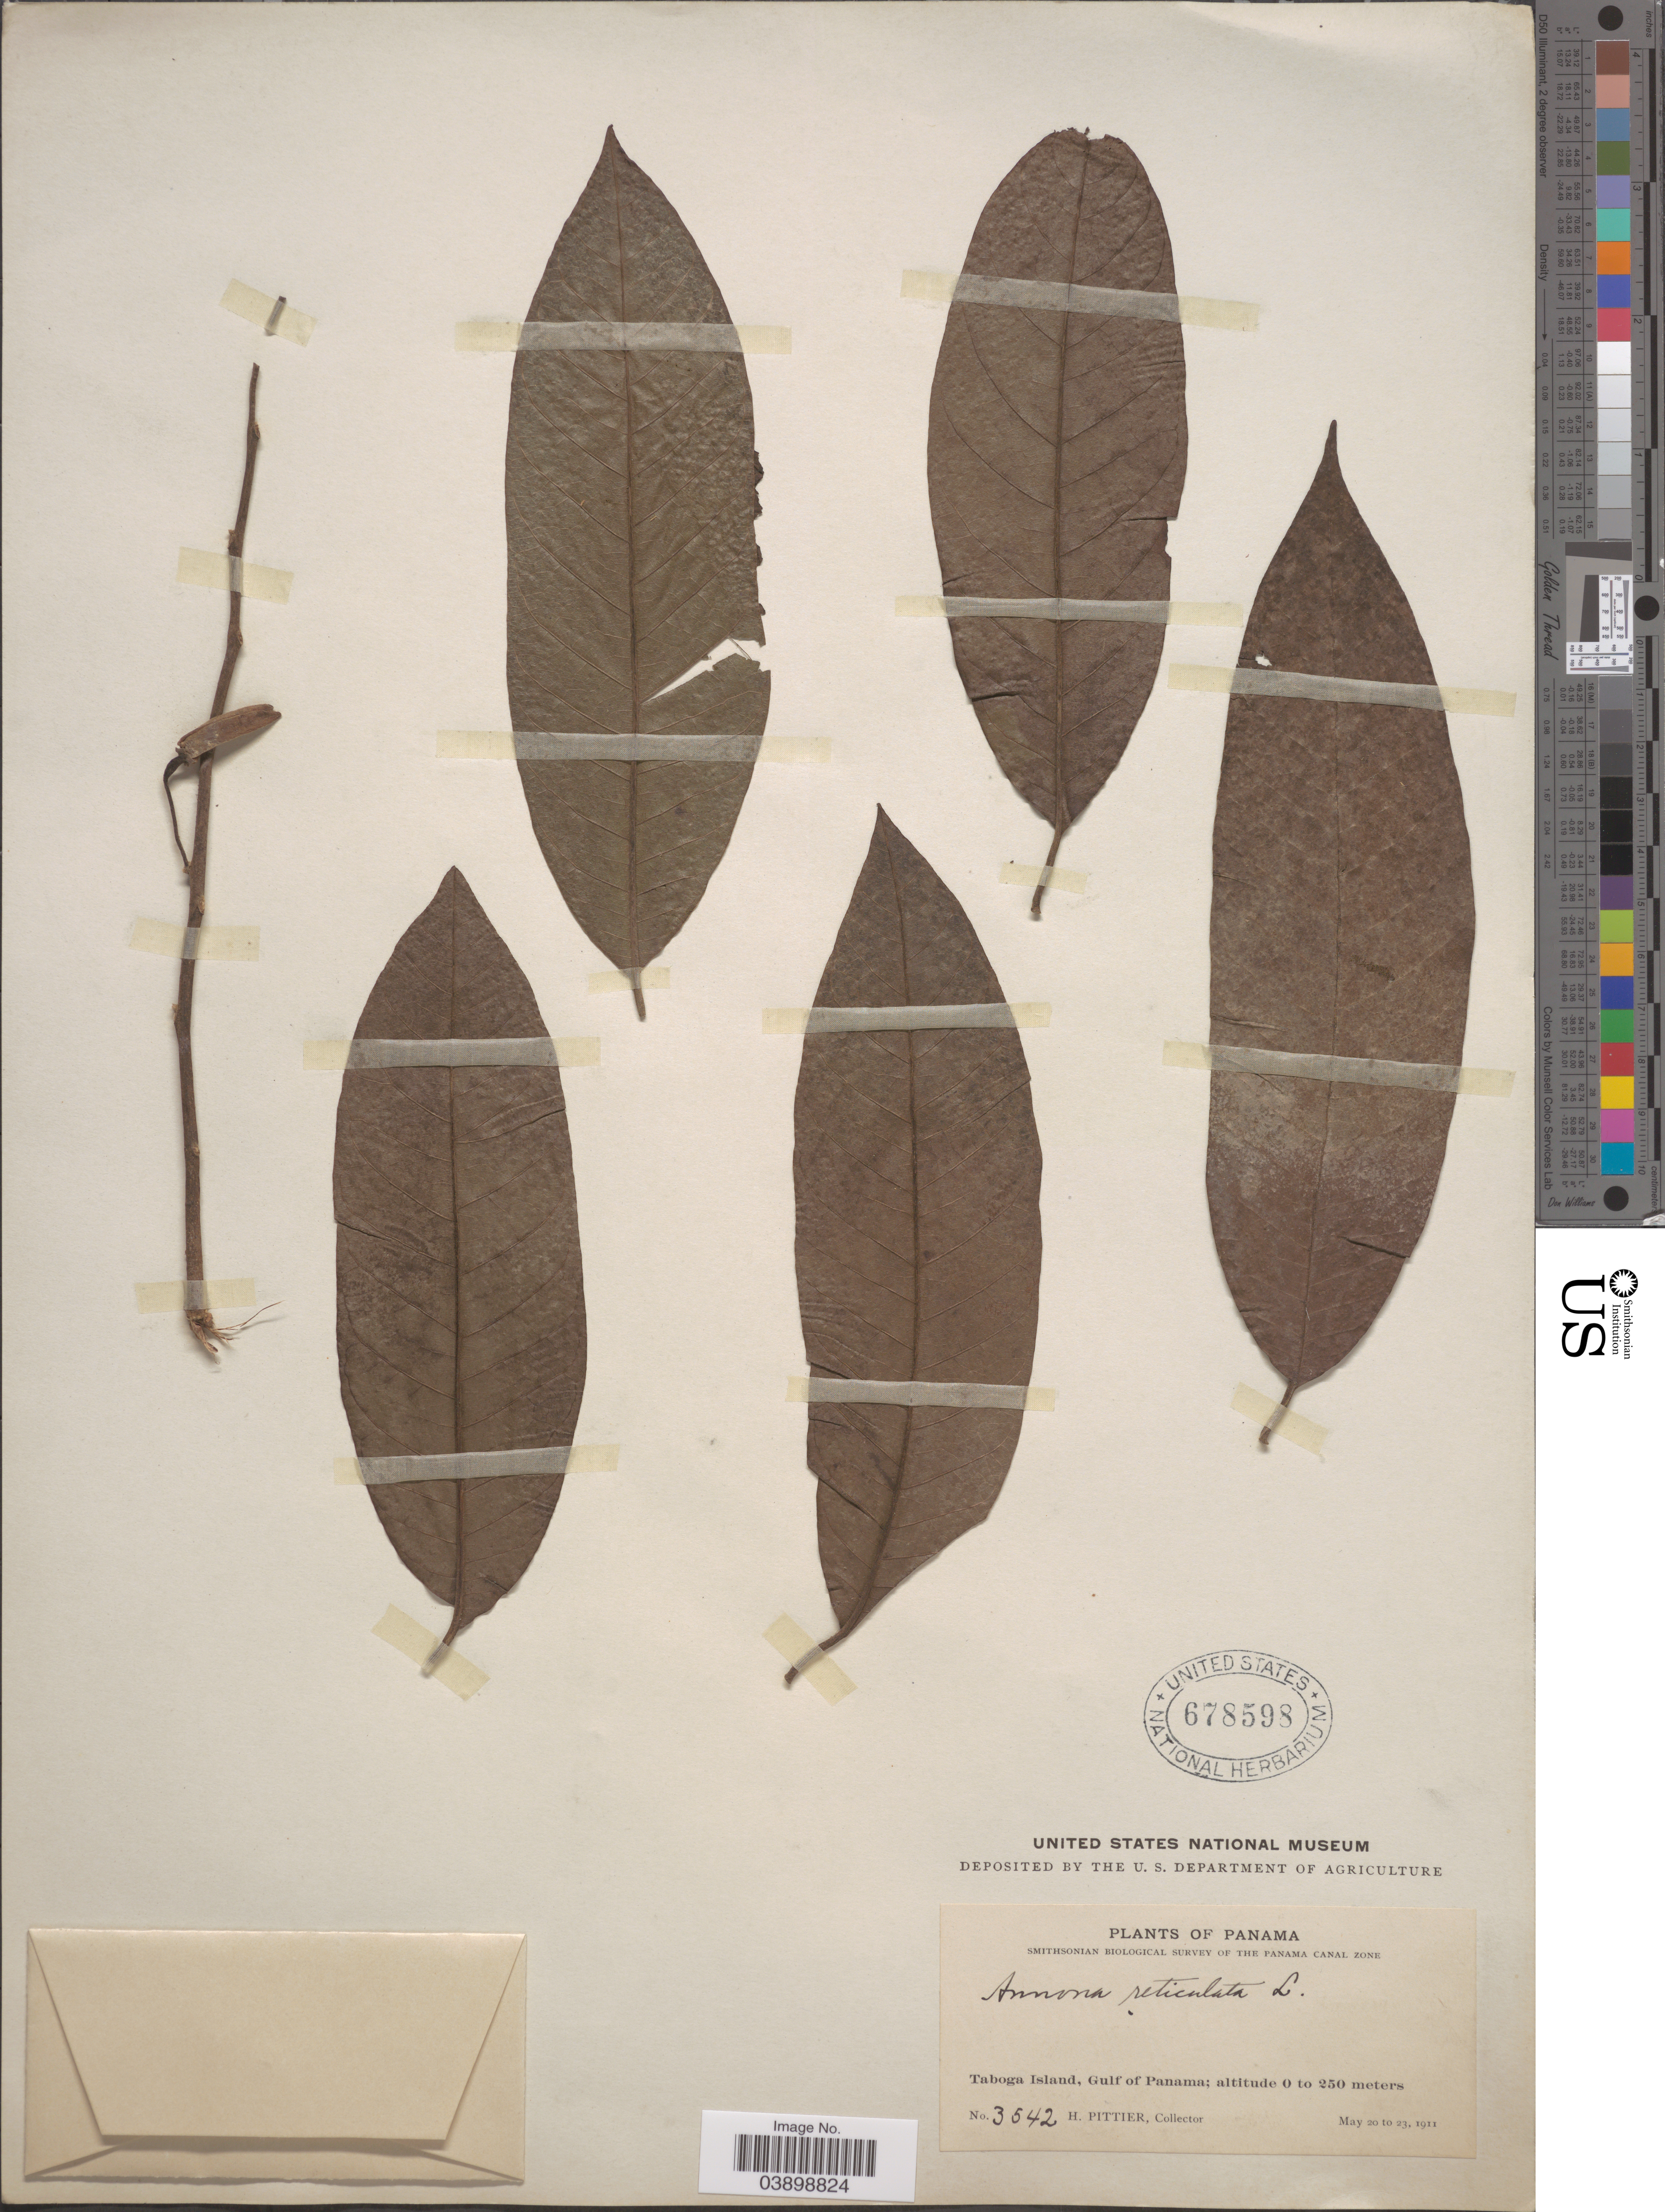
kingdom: Plantae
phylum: Tracheophyta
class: Magnoliopsida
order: Magnoliales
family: Annonaceae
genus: Annona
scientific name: Annona reticulata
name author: L.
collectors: H. F. Pittier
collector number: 3542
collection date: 1911-05-20/1911-05-23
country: Panama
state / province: Panamá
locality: The Panama Canal Zone. Taboga Island, Gulf of Panama.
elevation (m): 0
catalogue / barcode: US 678593